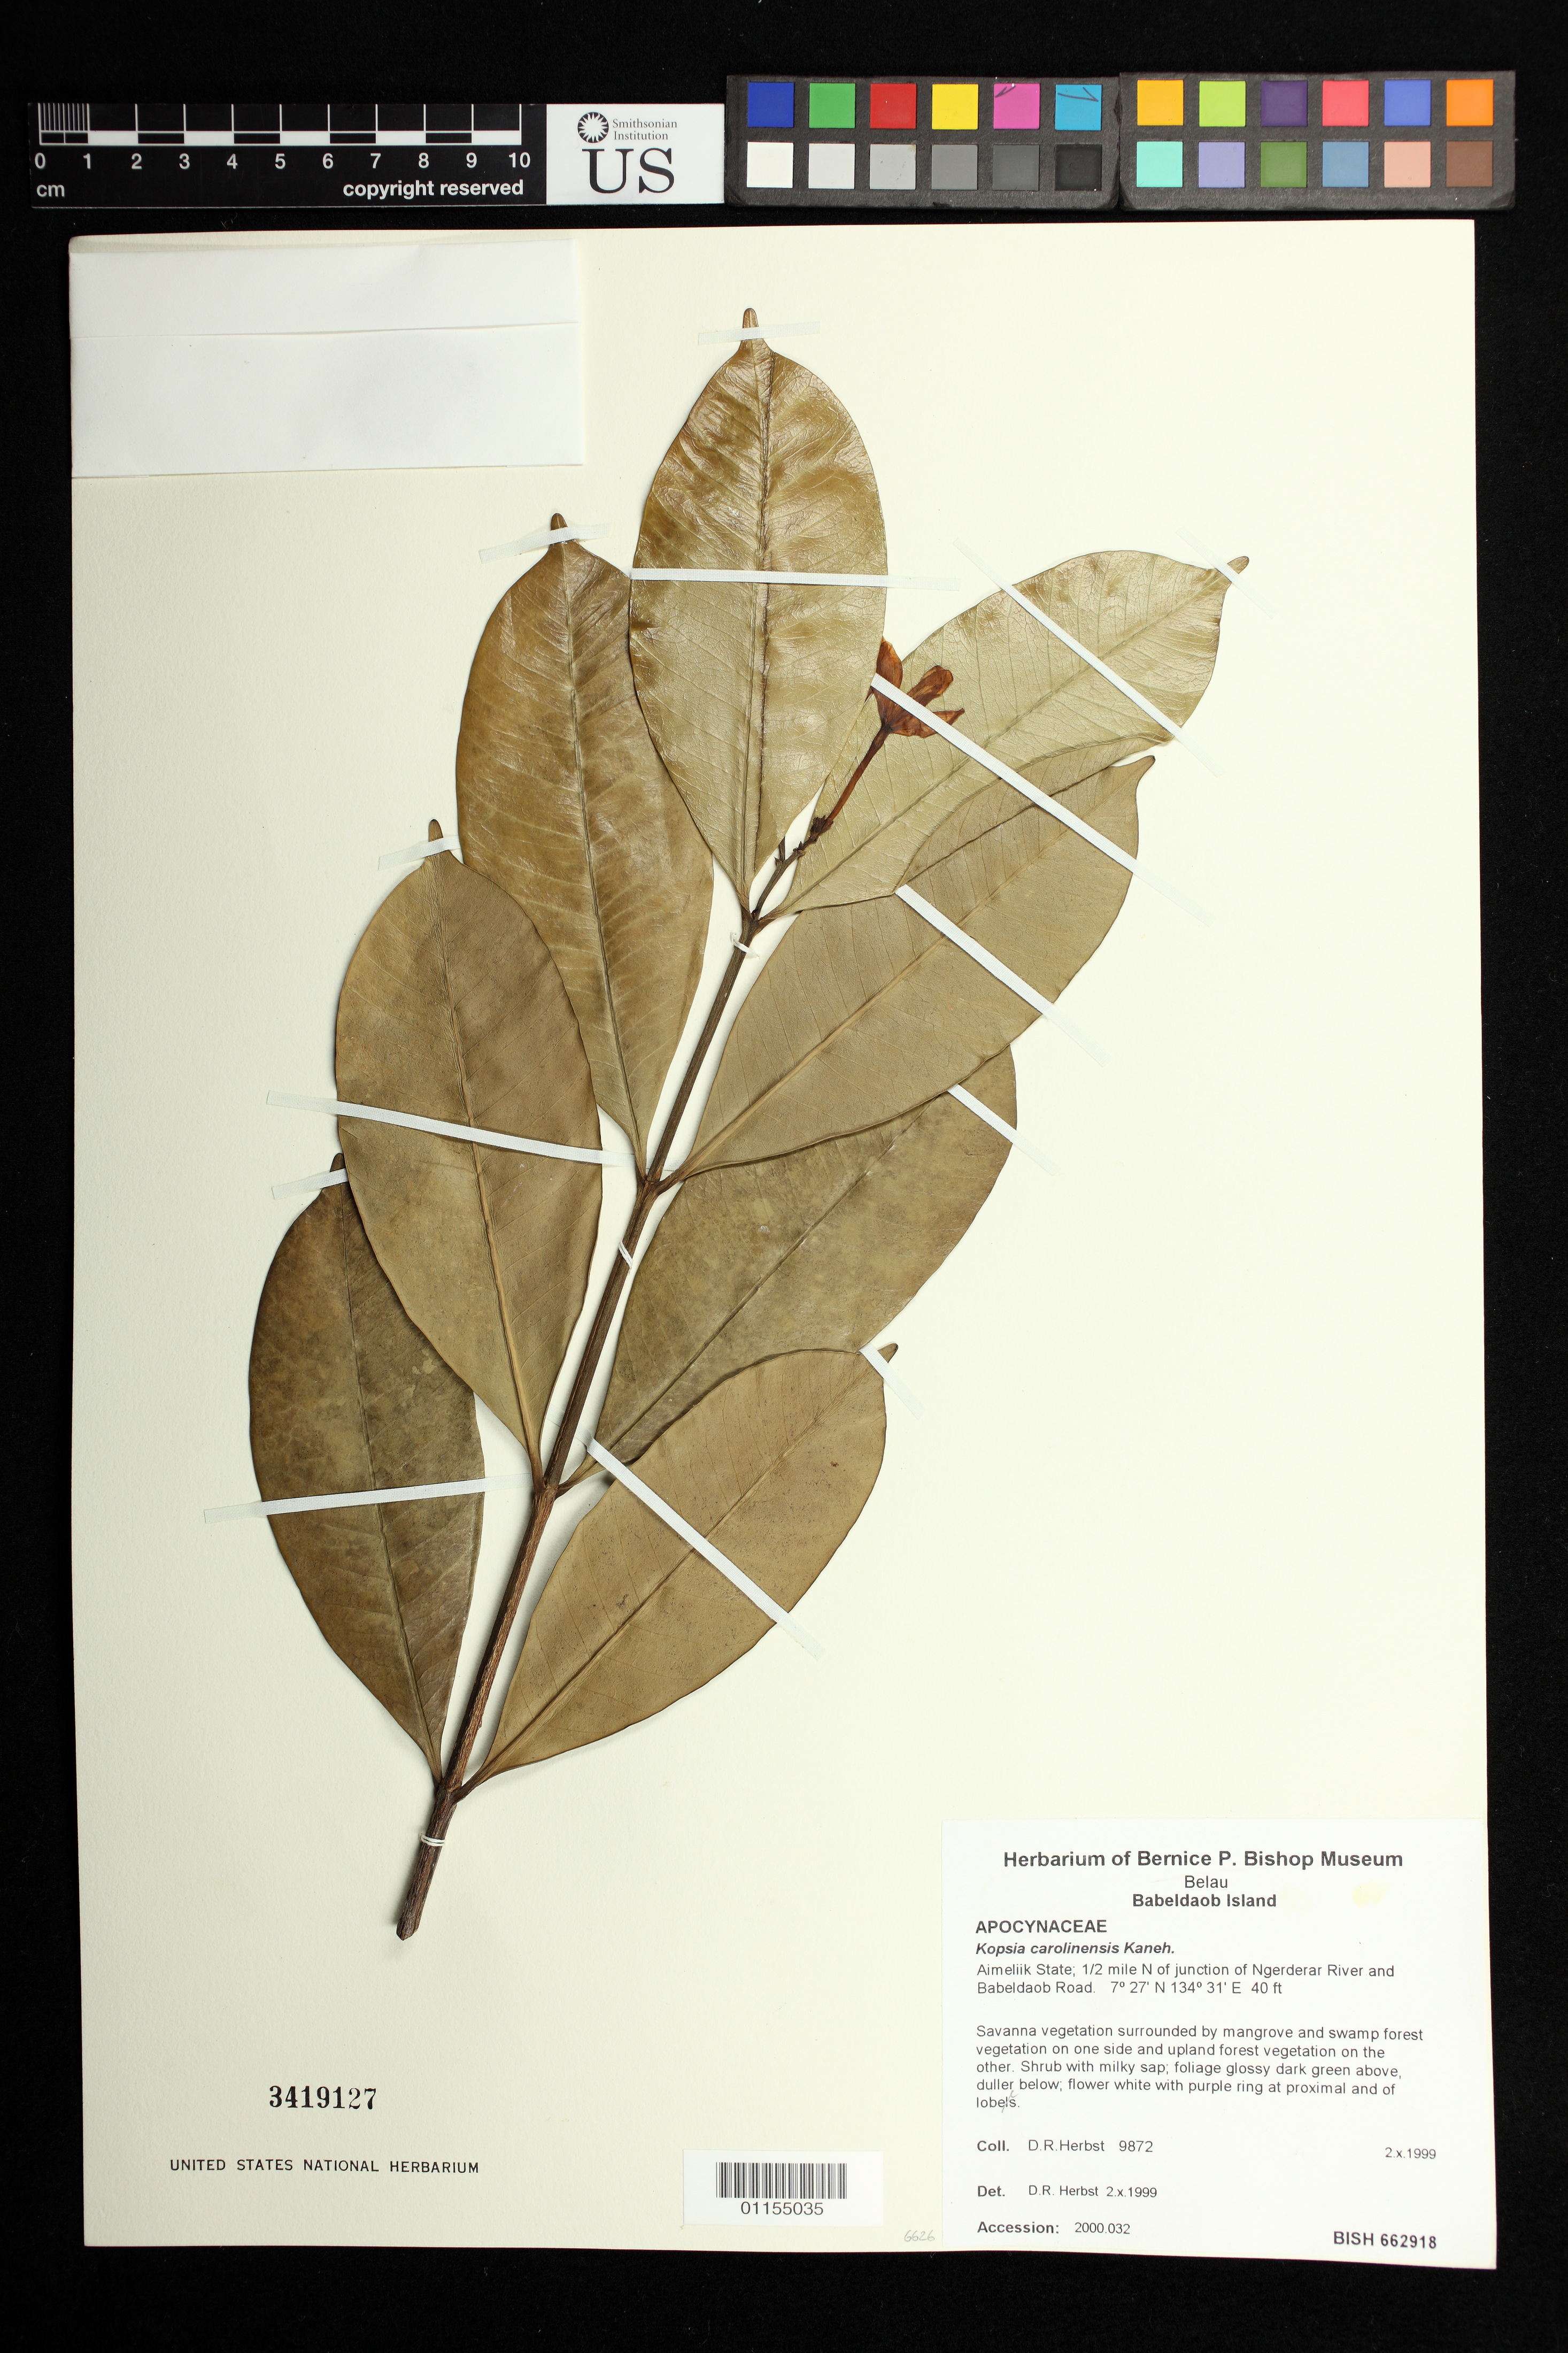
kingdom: Plantae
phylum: Tracheophyta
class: Magnoliopsida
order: Gentianales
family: Apocynaceae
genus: Kopsia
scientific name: Kopsia carolinensis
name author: Kaneh.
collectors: D. R. Herbst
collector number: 9872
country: Palau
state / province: Aimeliik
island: Babeldaob [Babelthuap]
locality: N of juct. of Ngerderar River and Babeldaob Road.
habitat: Savanna vegetation surrounded by mangrove and swamp vegetation on one side and upland forest vegetation on the other.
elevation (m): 12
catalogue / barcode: US 3419127